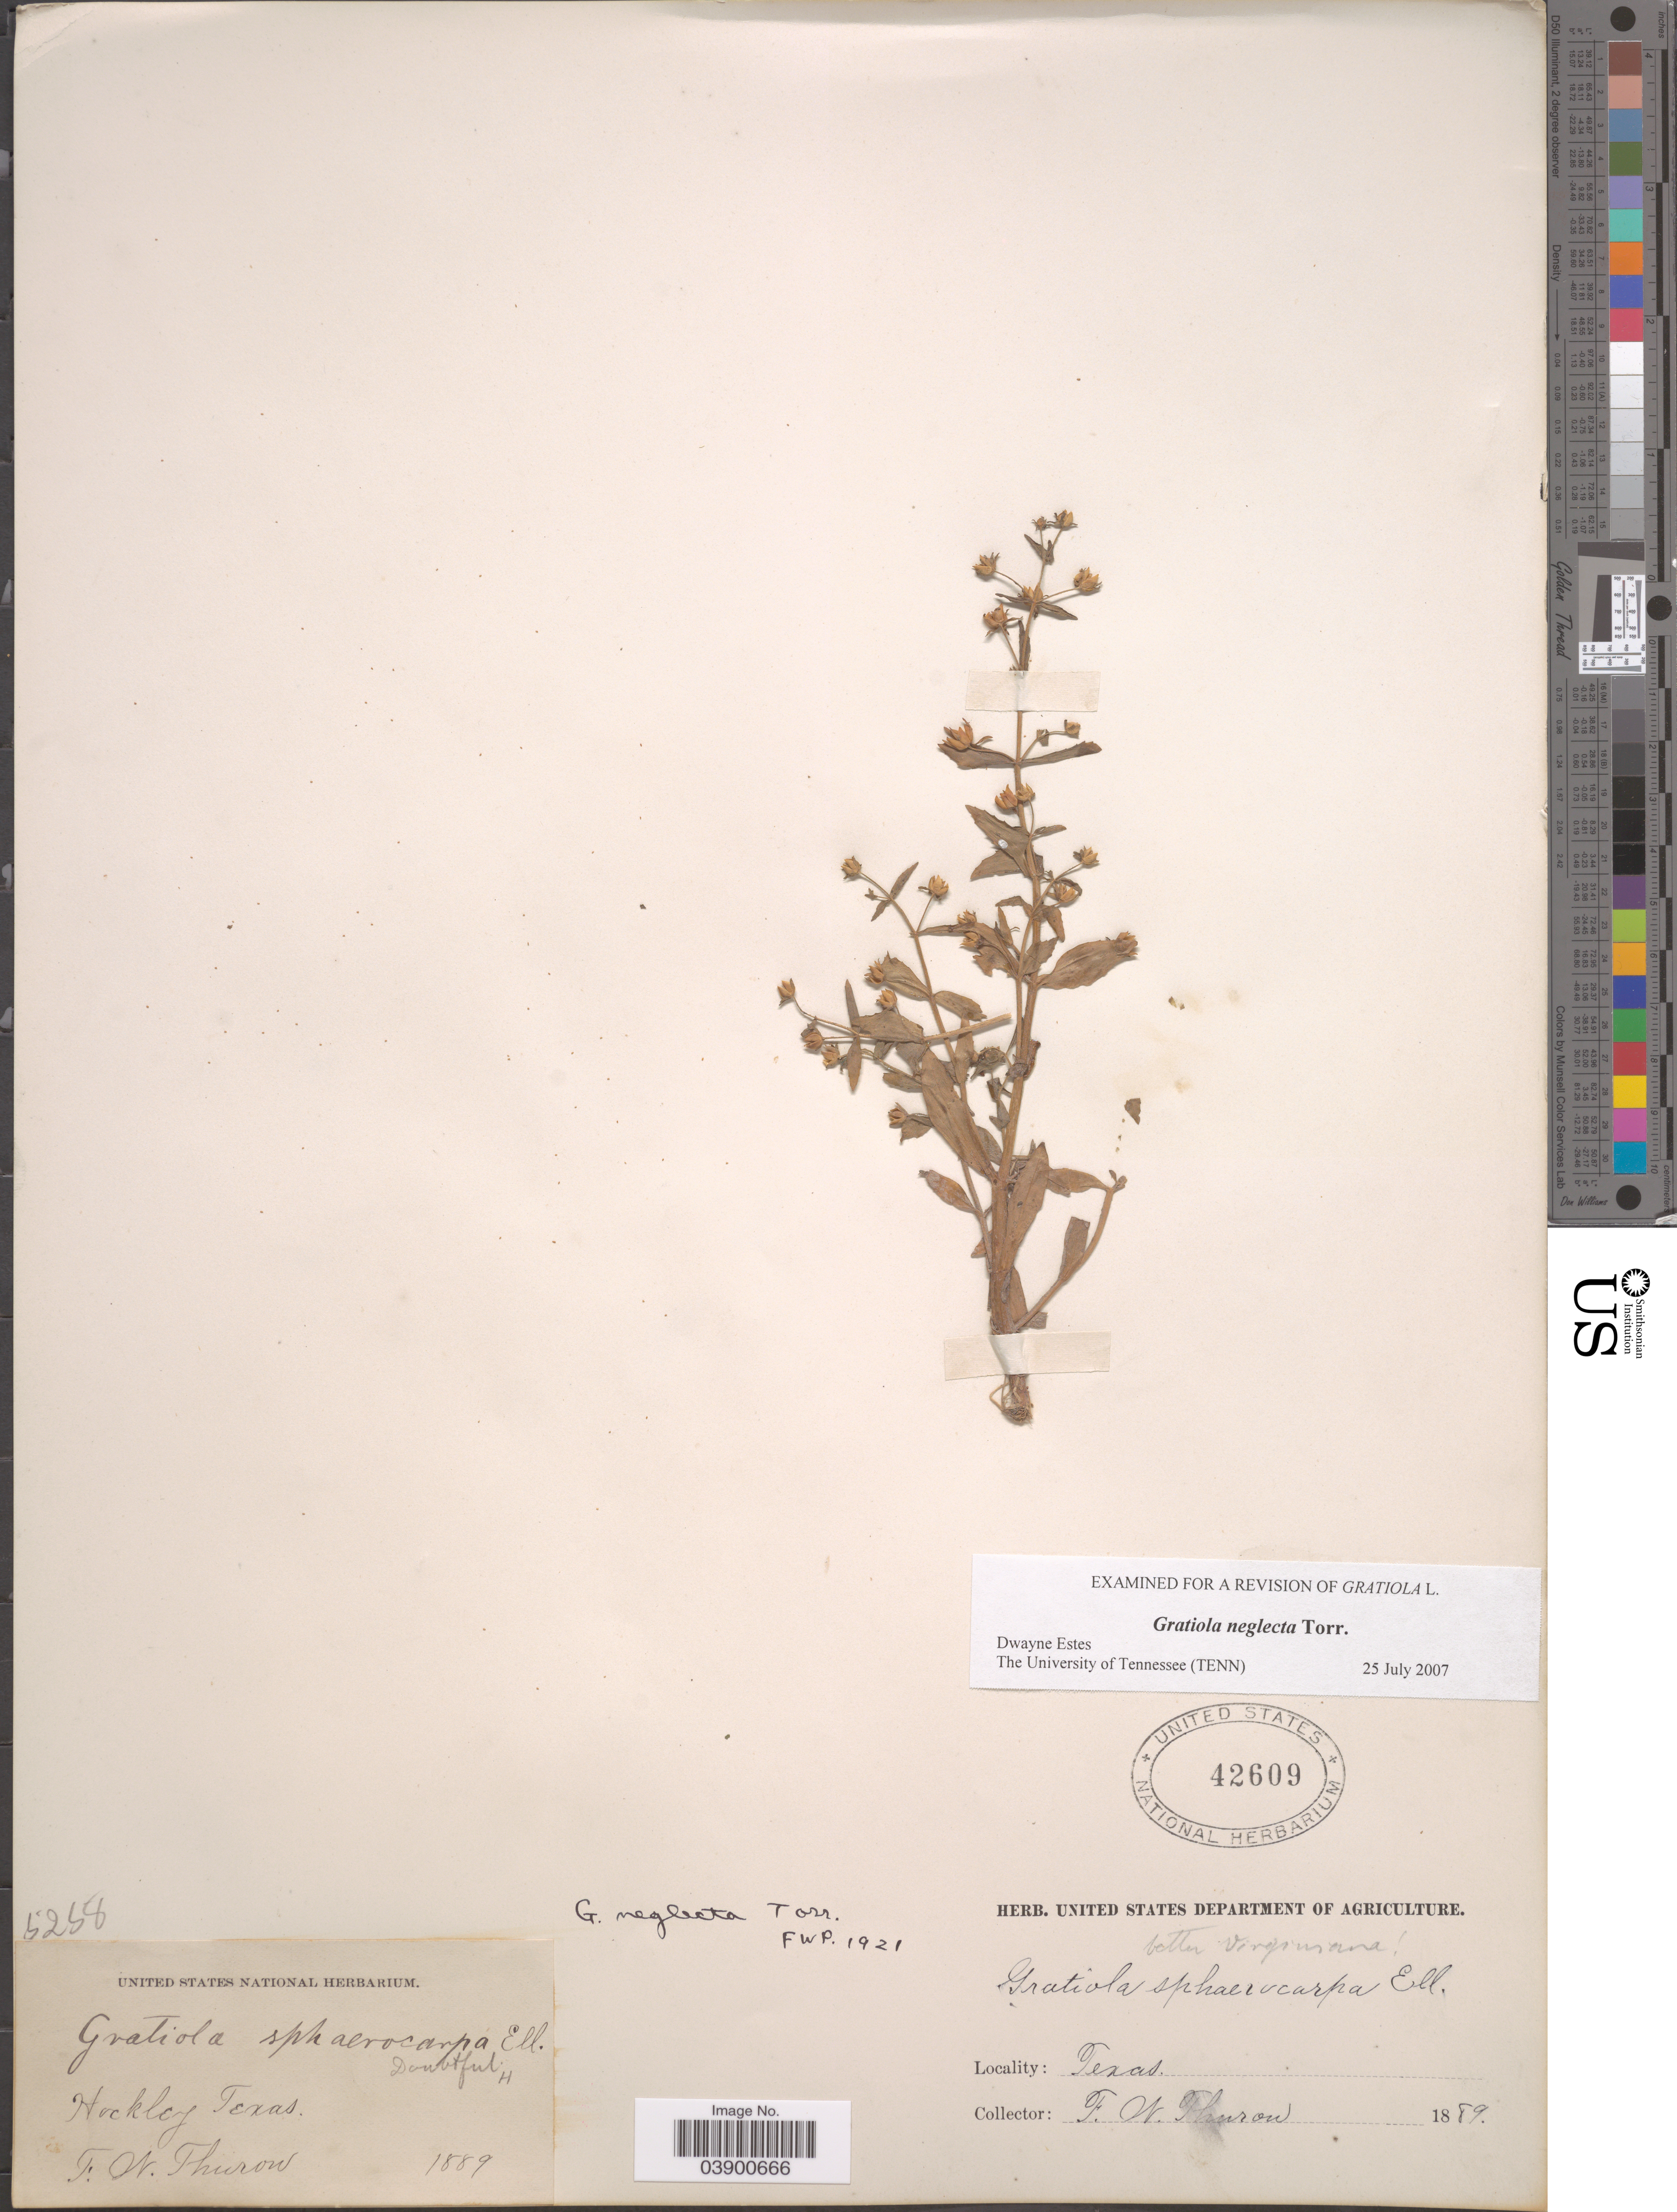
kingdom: Plantae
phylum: Tracheophyta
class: Magnoliopsida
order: Lamiales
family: Plantaginaceae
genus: Gratiola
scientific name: Gratiola neglecta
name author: Torr.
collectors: F. Thuron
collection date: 1889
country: United States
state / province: Texas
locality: Hockley.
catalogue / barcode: US 42609